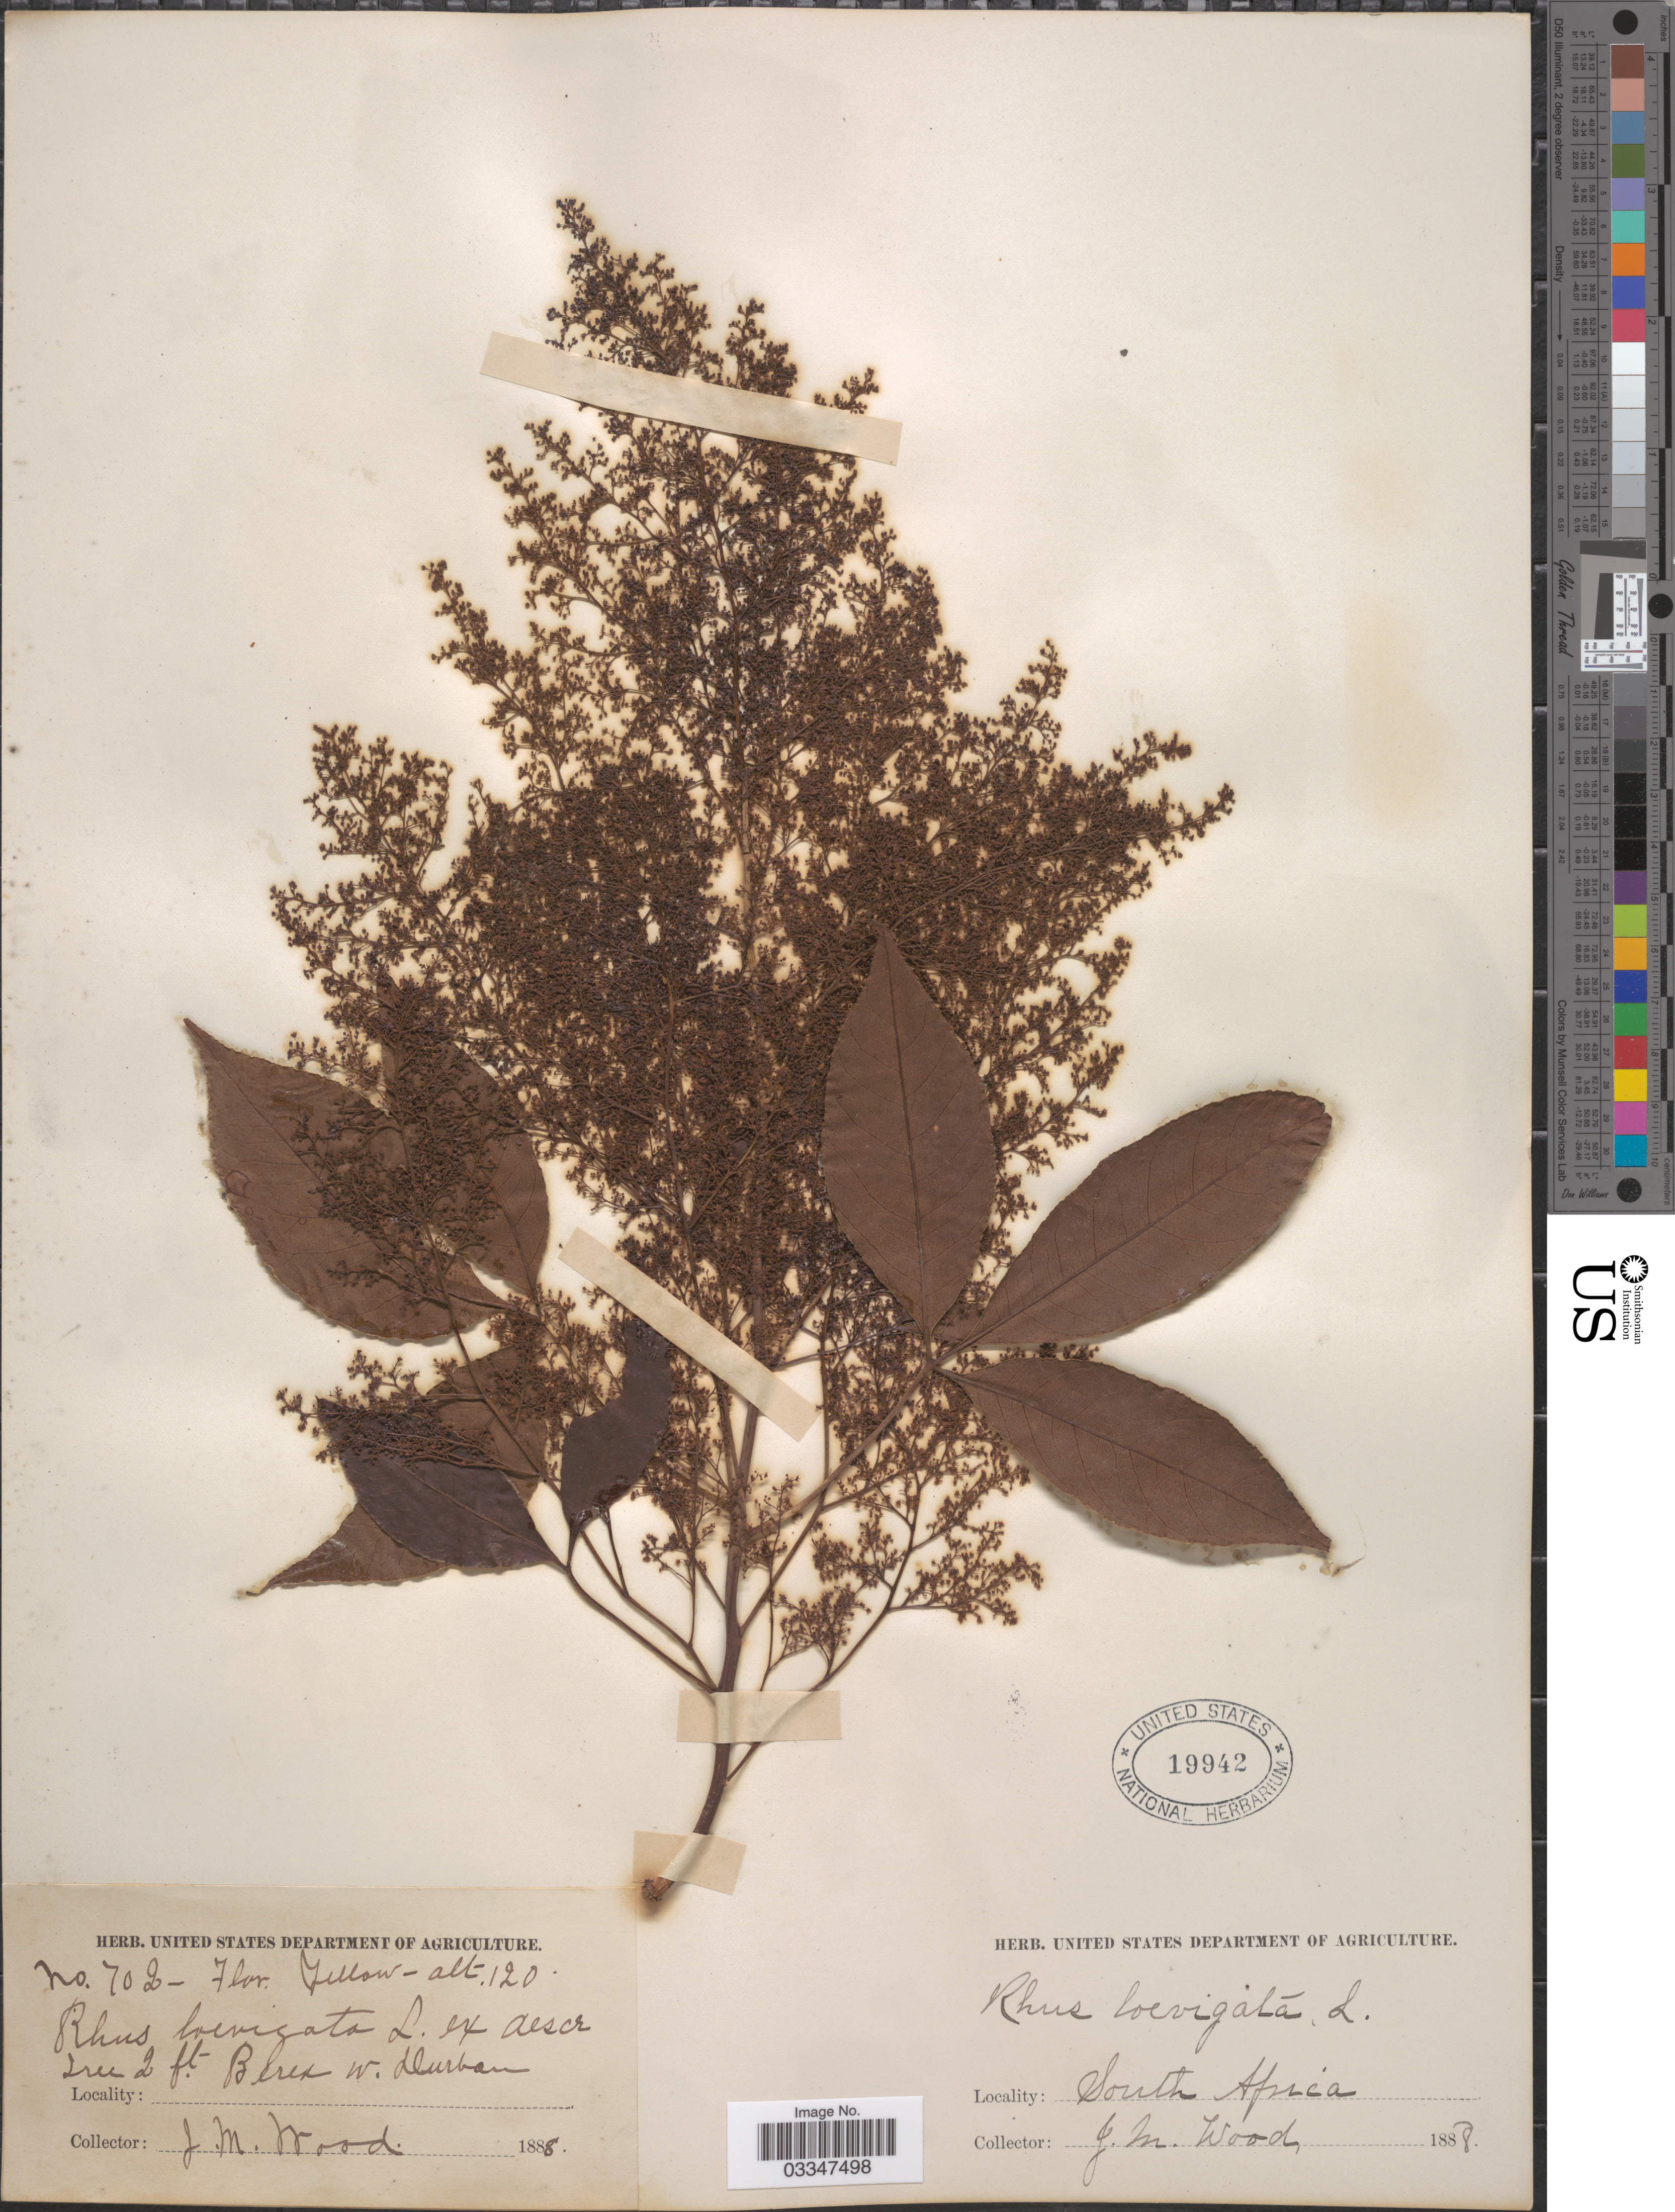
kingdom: Plantae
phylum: Tracheophyta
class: Magnoliopsida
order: Sapindales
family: Anacardiaceae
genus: Rhus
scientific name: Rhus laevigata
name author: L.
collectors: J. M. Wood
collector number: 702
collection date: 1888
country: South Africa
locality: Berea W. Durban.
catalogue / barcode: US 19942